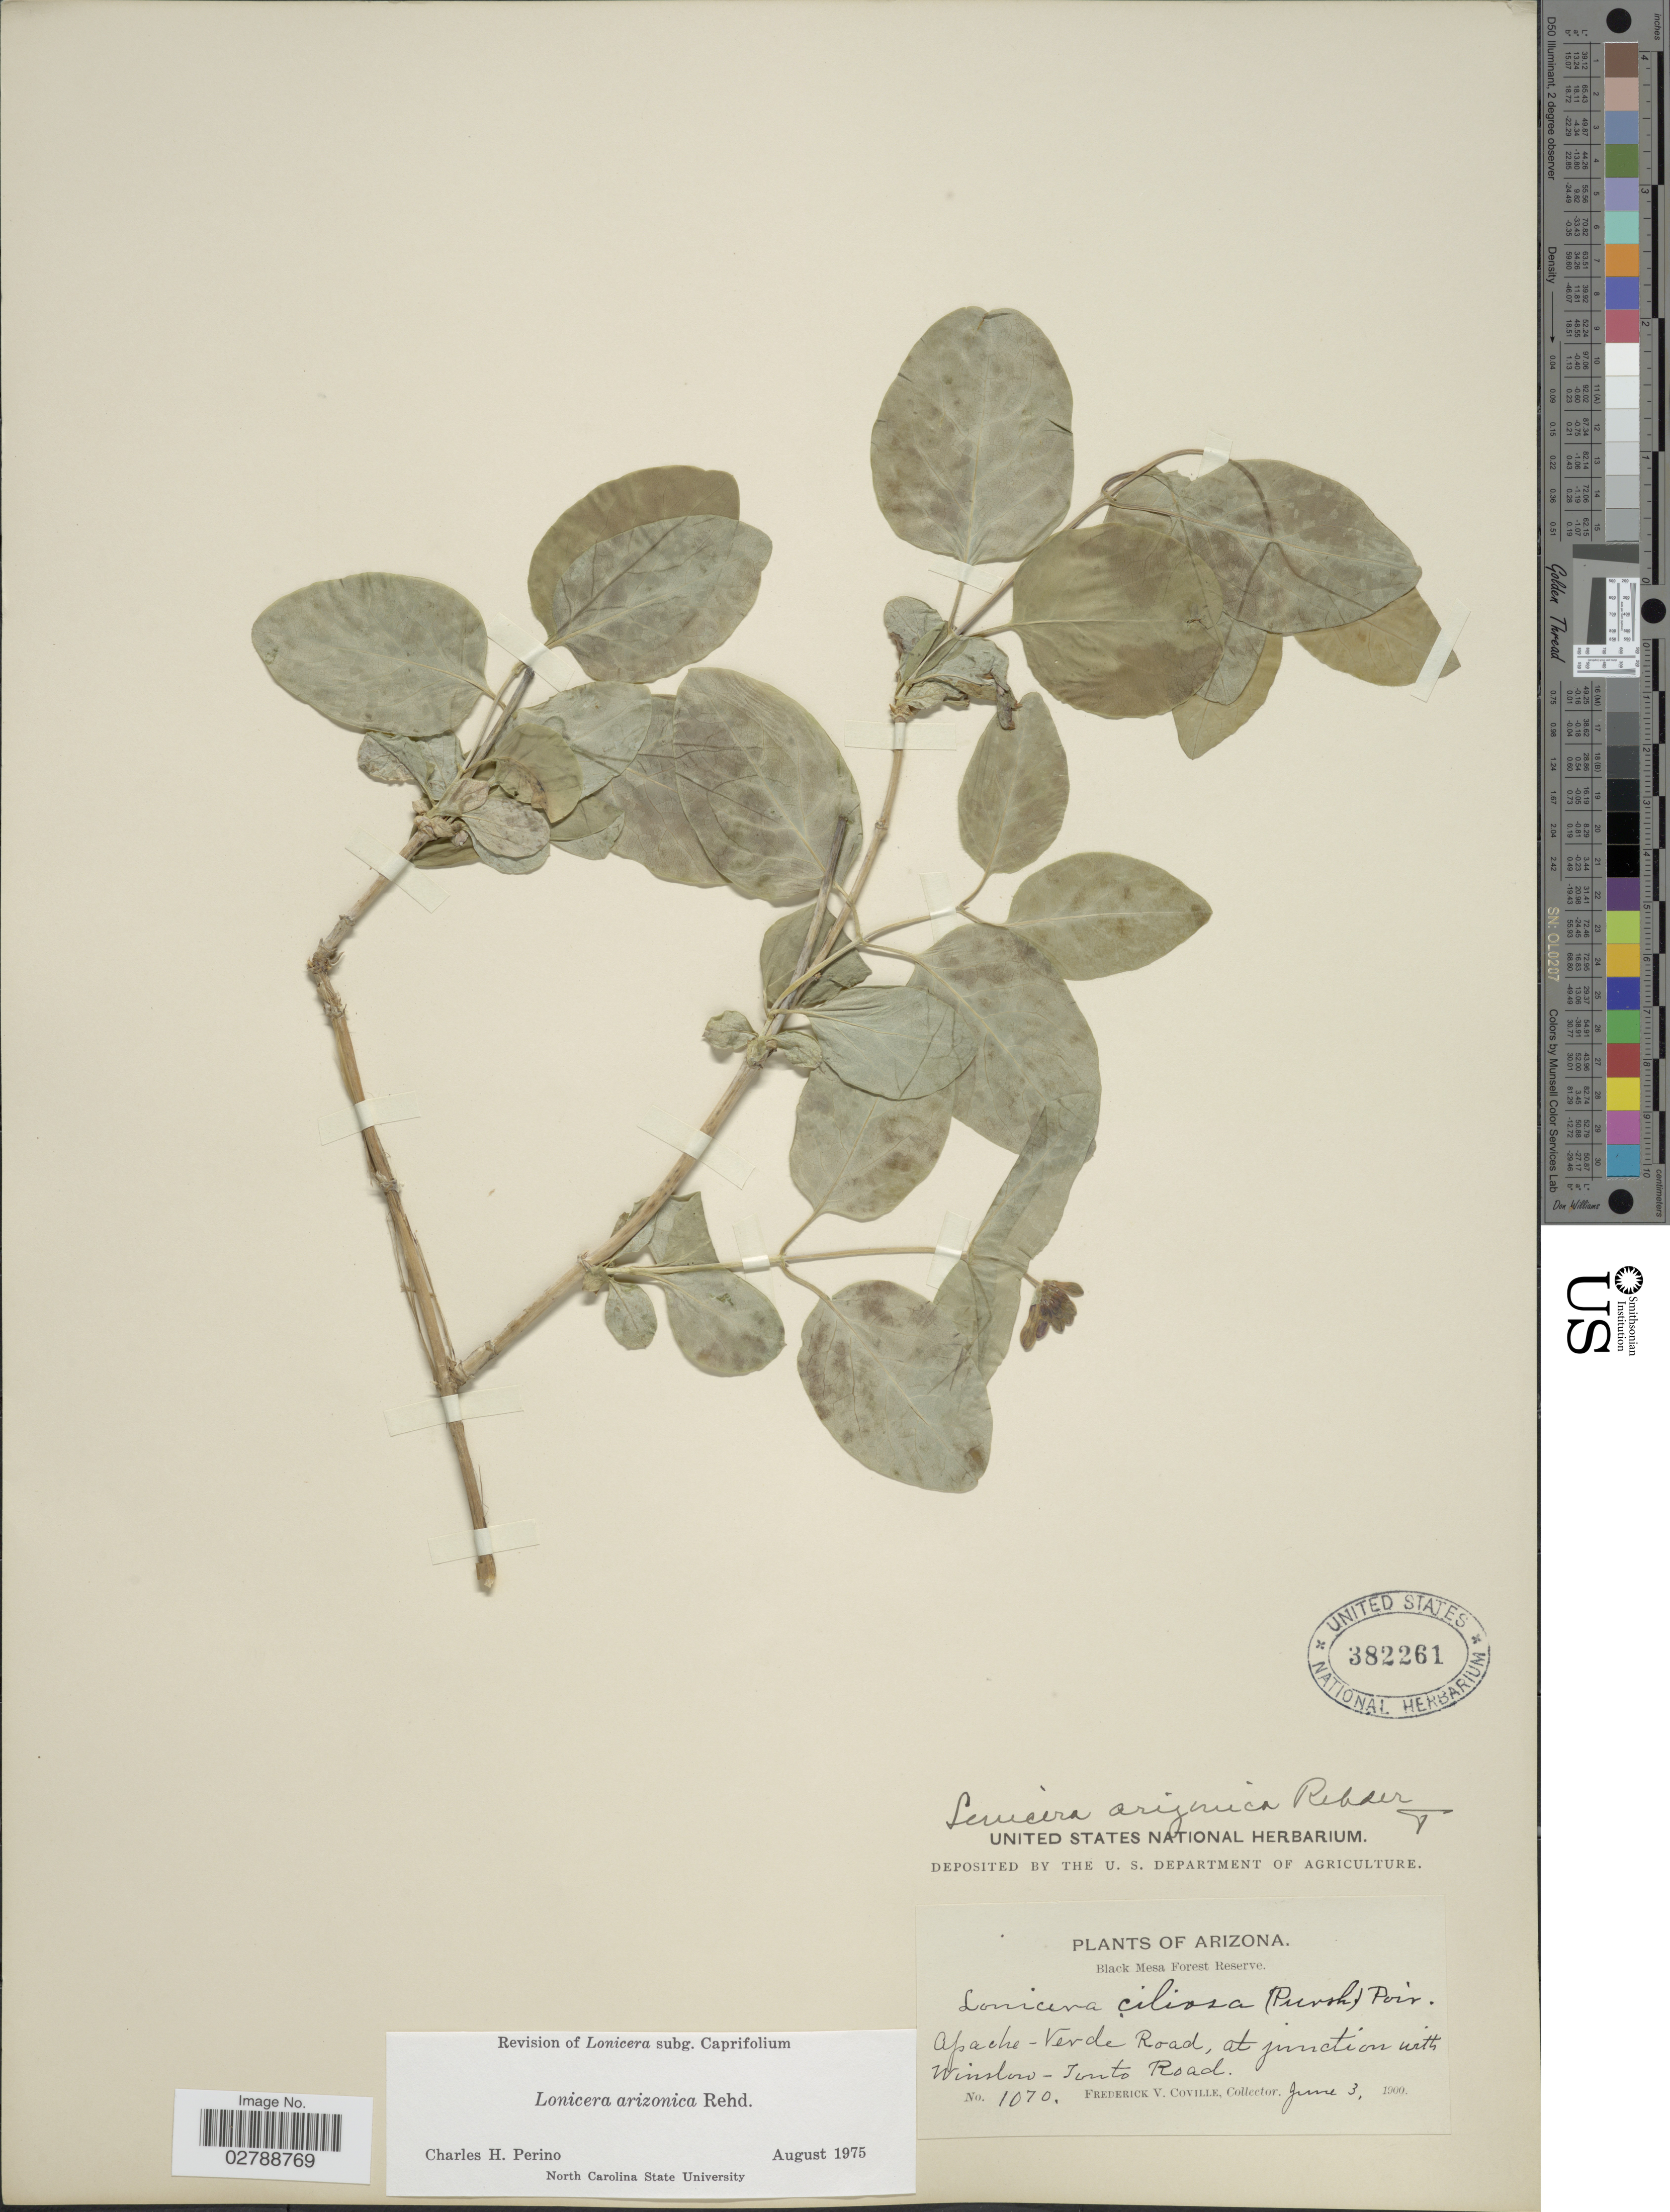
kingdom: Plantae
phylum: Tracheophyta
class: Magnoliopsida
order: Dipsacales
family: Caprifoliaceae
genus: Lonicera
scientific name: Lonicera arizonica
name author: Rehder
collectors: F. V. Coville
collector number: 1070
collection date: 1900-06-03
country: United States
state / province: Arizona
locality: Black Mesa Forest Reserve. Apache - Verde Road, at junction with Winslow - Tonto Road.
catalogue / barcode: US 382261